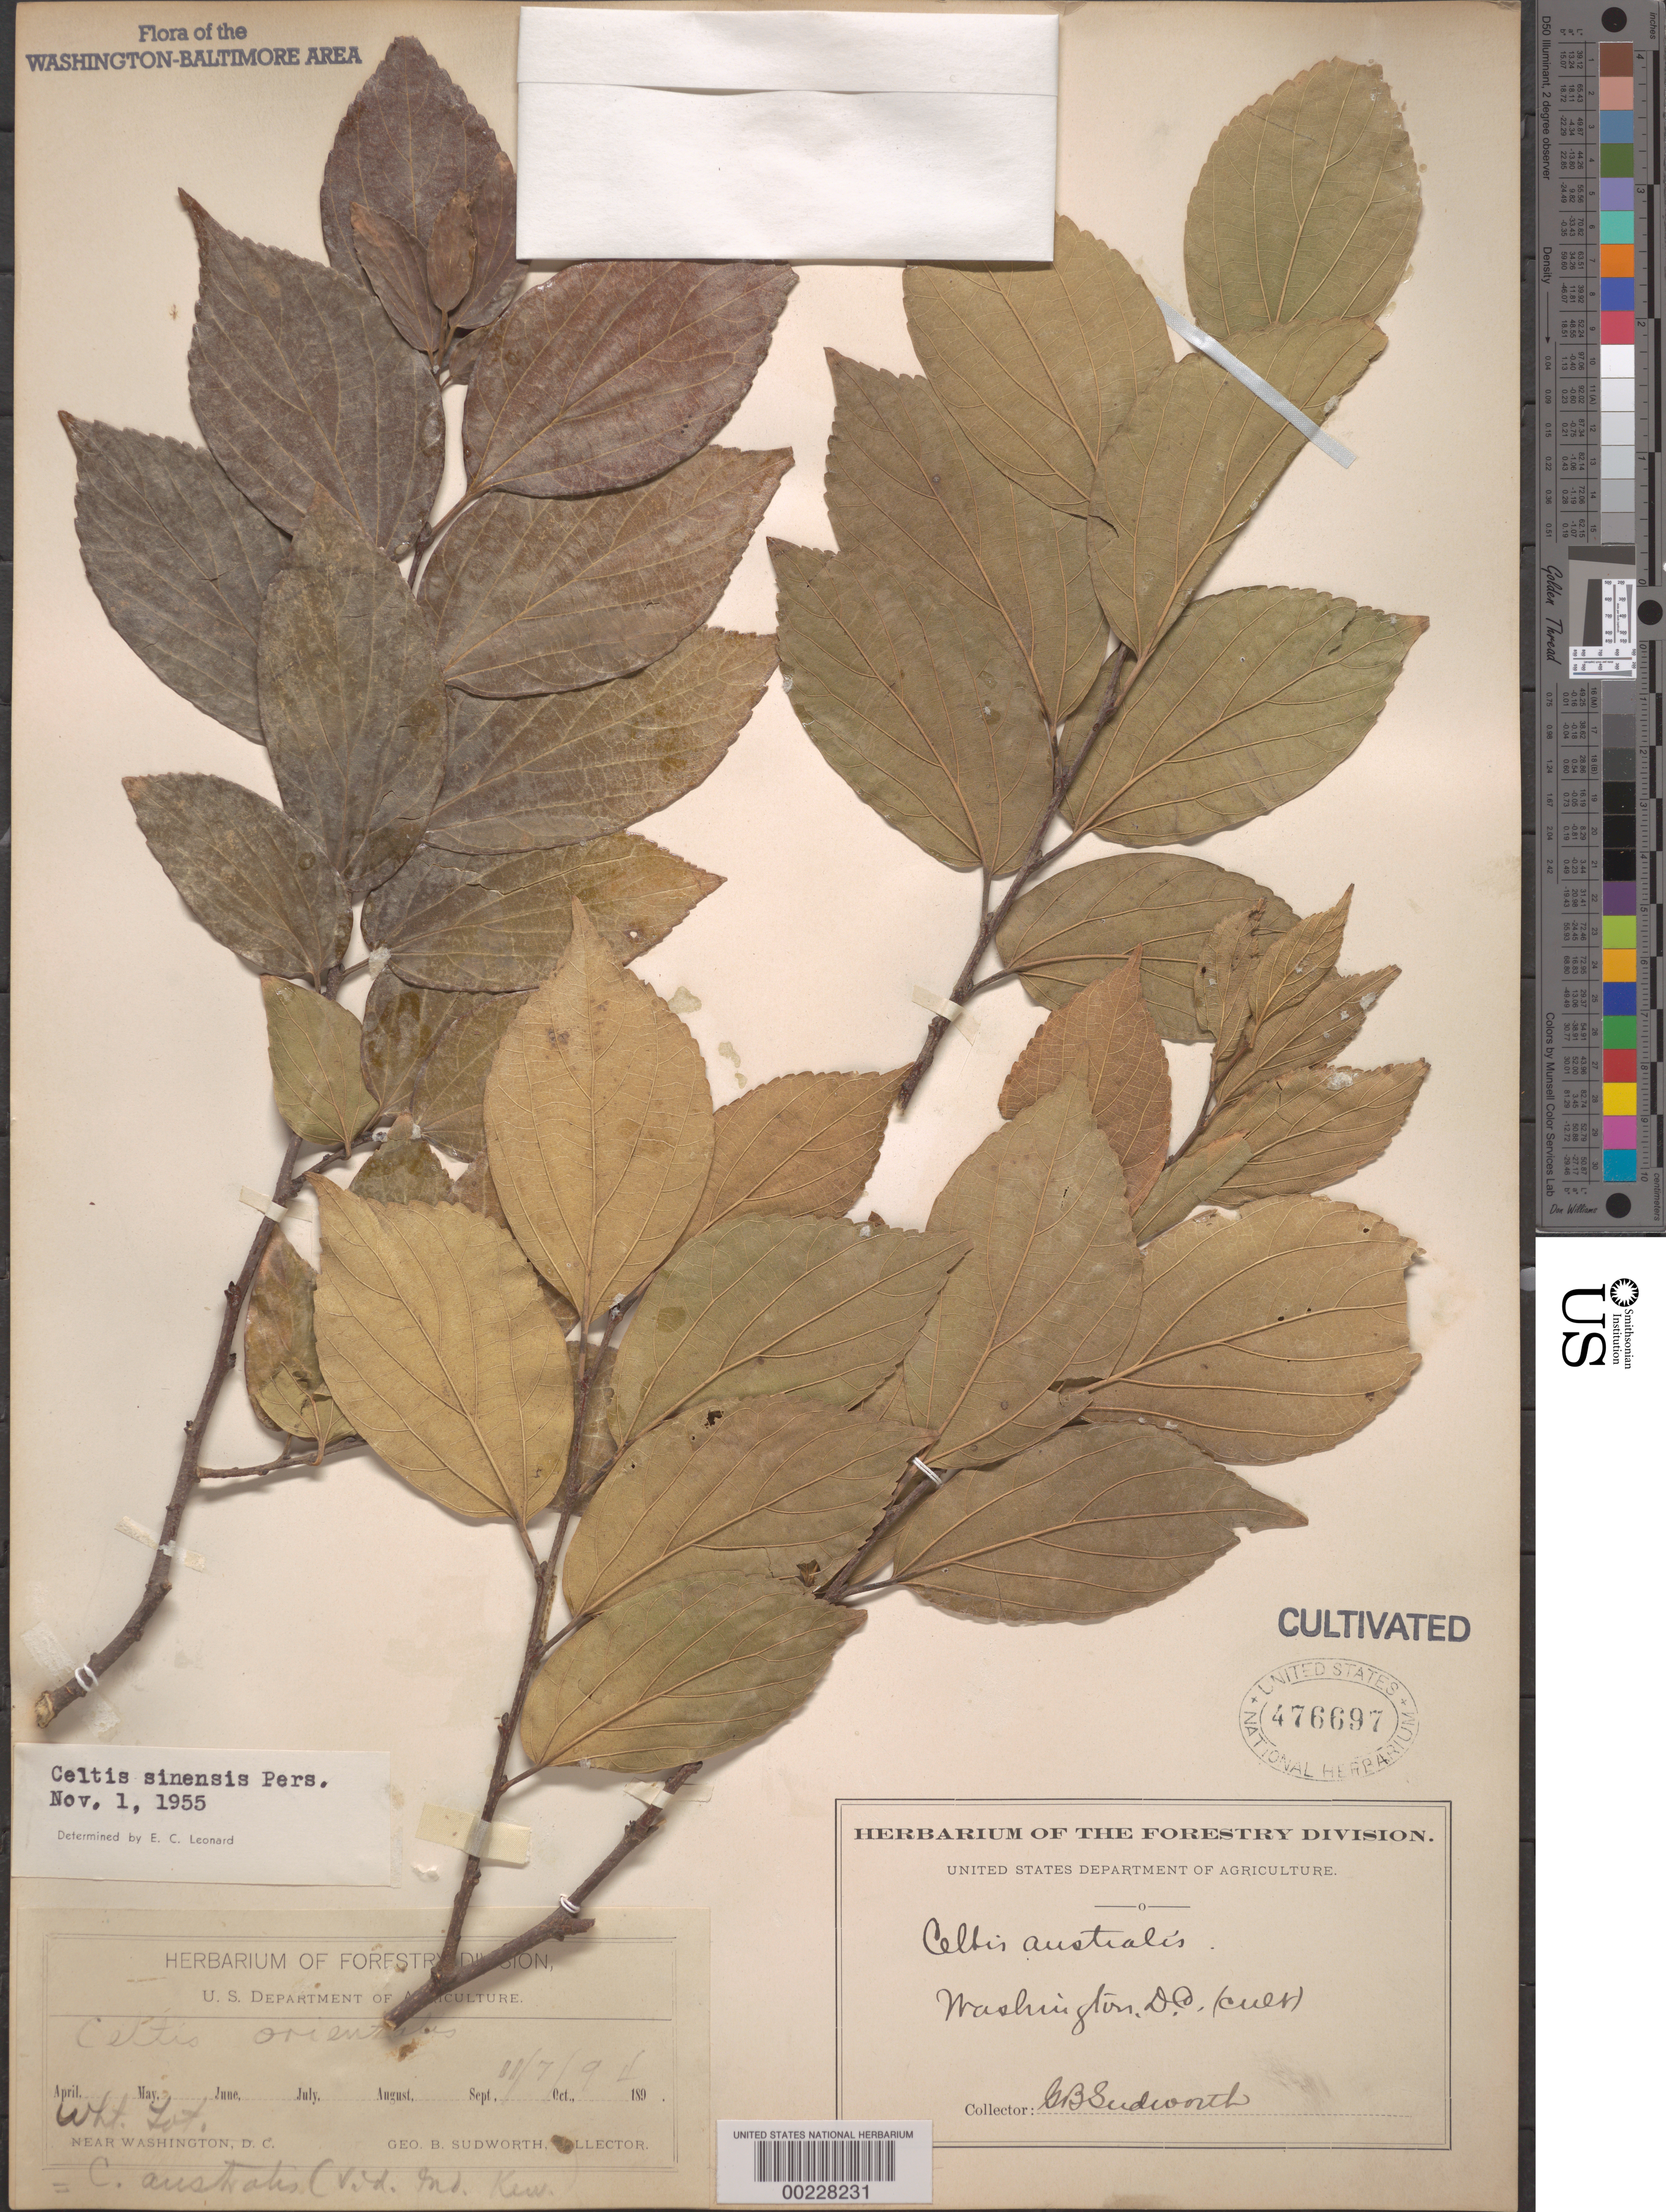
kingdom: Plantae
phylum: Tracheophyta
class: Magnoliopsida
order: Rosales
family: Cannabaceae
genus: Celtis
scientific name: Celtis sinensis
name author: Pers.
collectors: G. B. Sudworth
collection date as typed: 11 Jul 1894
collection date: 1894-07-11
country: United States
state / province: District of Columbia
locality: Wht. Lot.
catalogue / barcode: US 476697